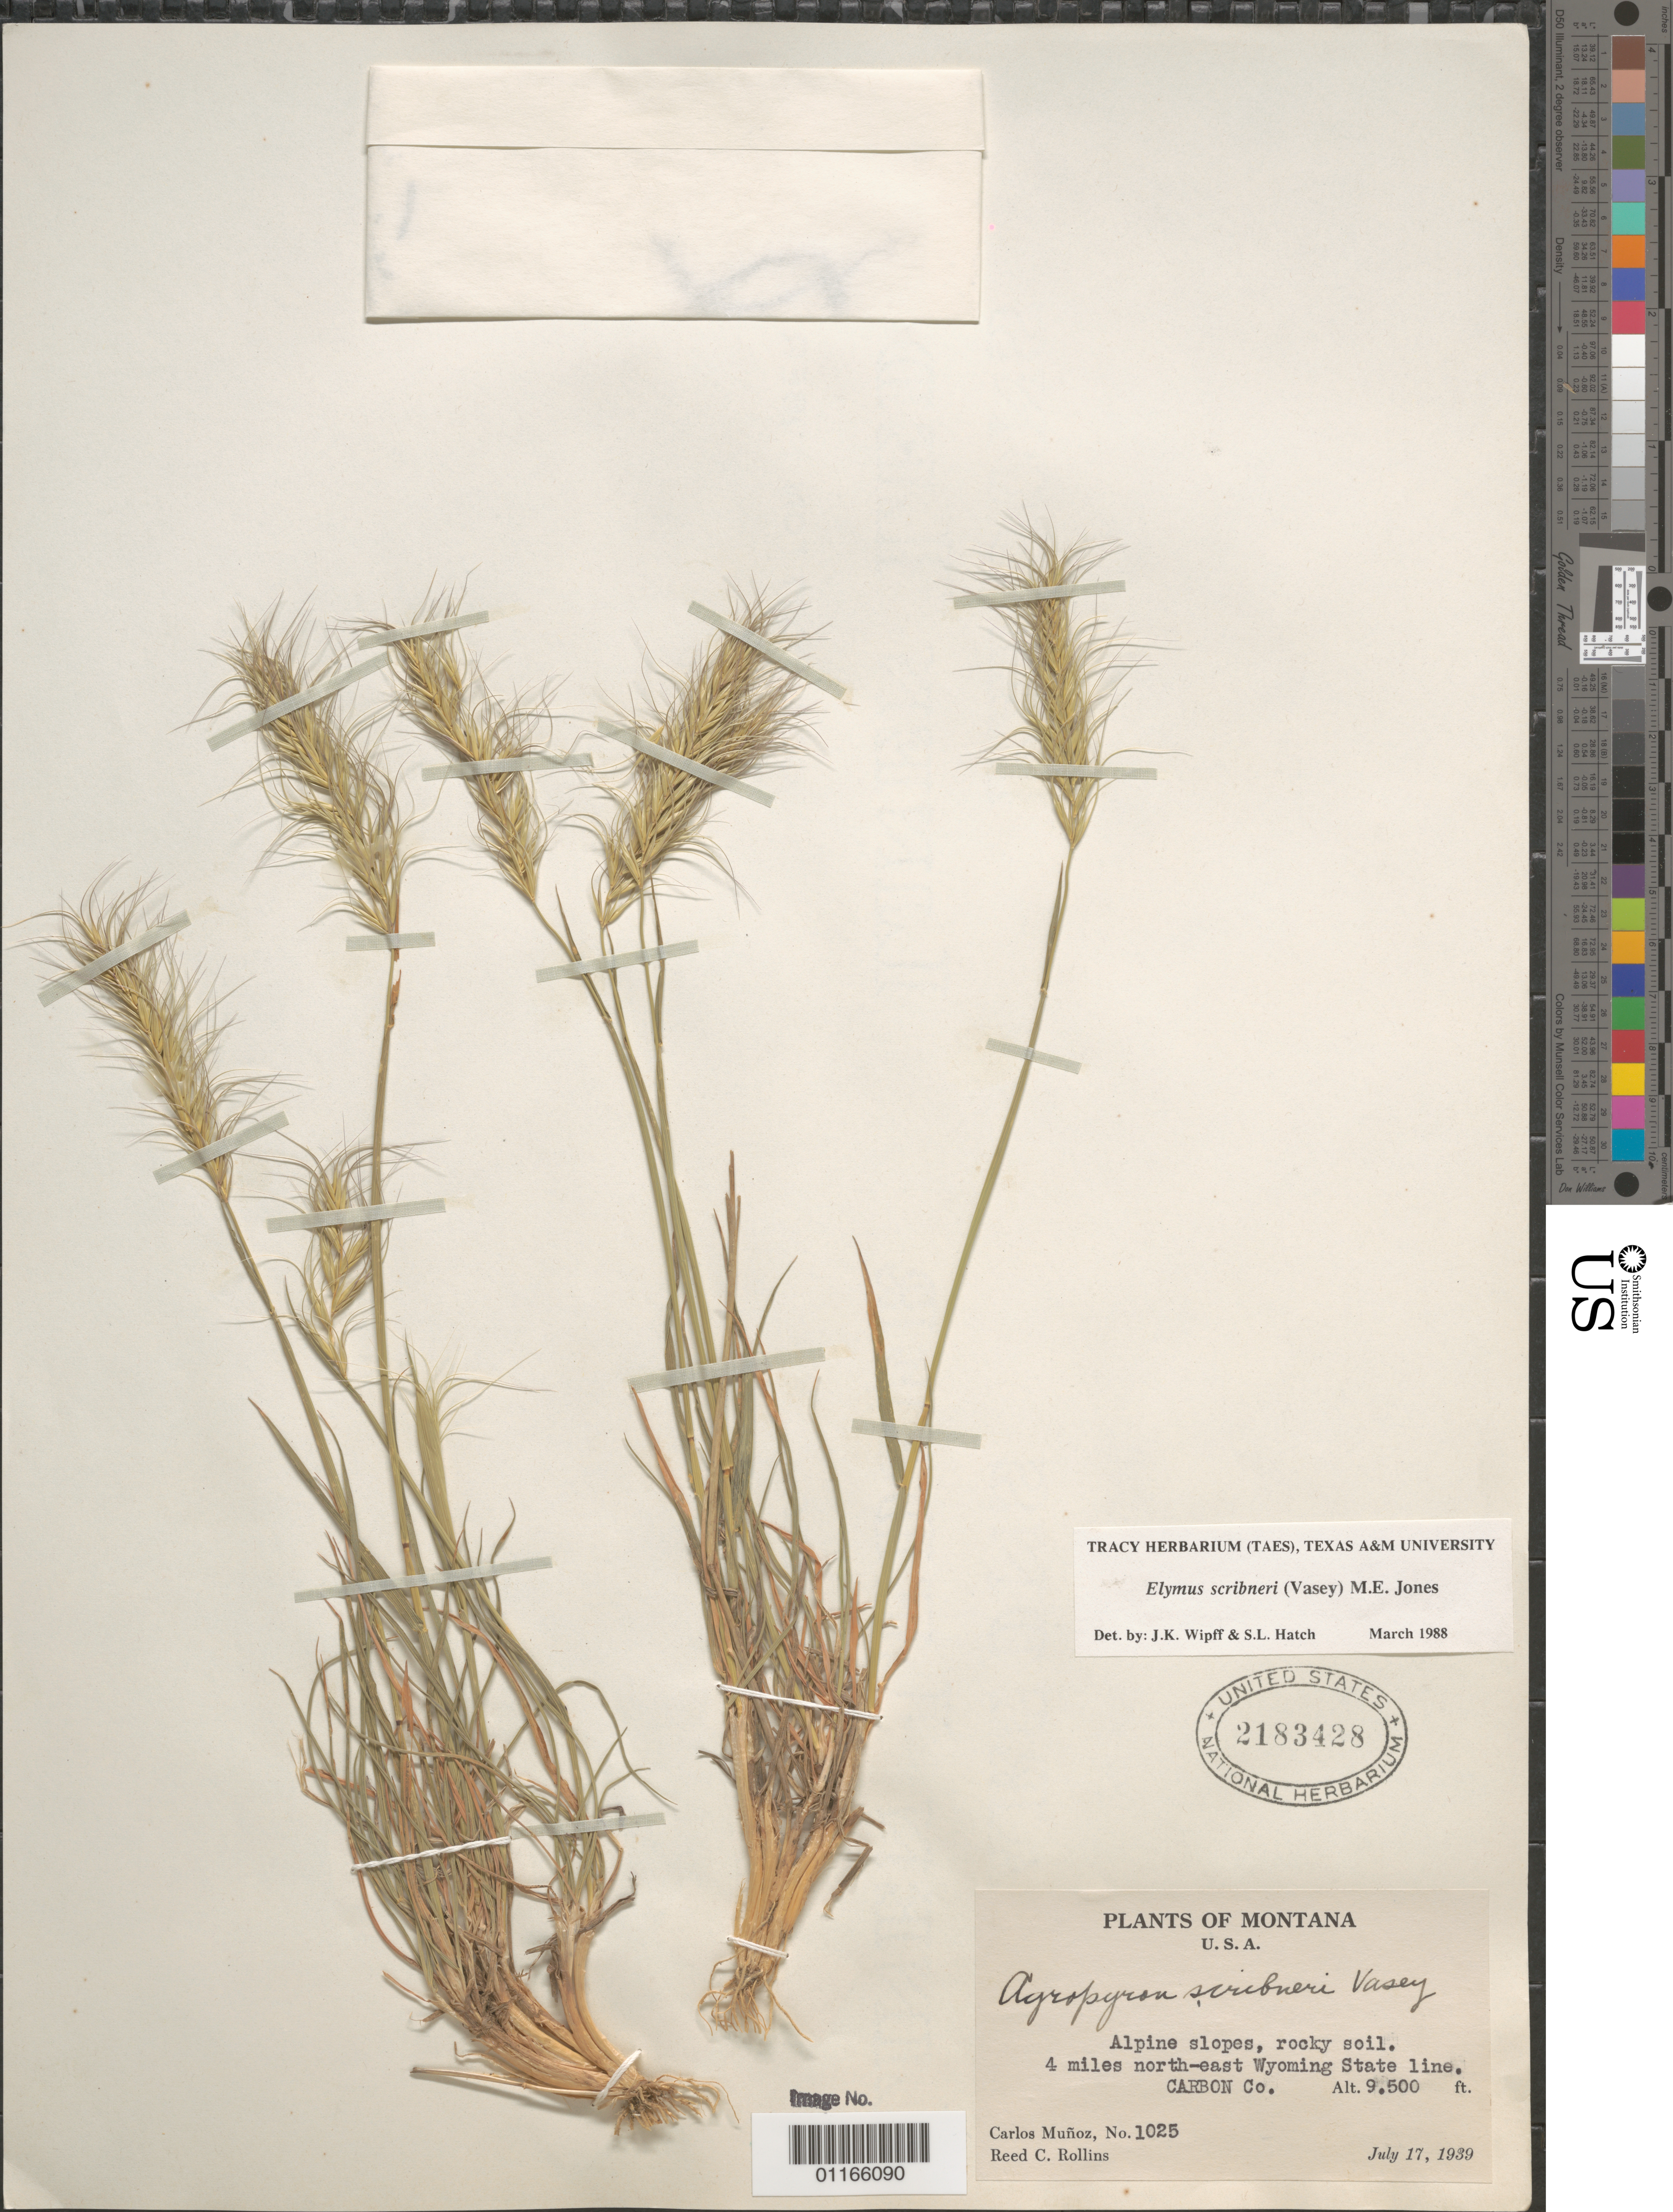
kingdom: Plantae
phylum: Tracheophyta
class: Liliopsida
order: Poales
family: Poaceae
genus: Elymus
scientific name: Elymus scribneri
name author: (Vasey) M.E. Jones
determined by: Wipff, J. K.; Hatch, S. L.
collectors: C. Muñoz & R. C. Rollins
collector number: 1025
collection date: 1939-07-17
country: United States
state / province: Montana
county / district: Carbon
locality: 4 miles NE of Wyoming State line.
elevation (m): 2896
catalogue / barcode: US 2183428